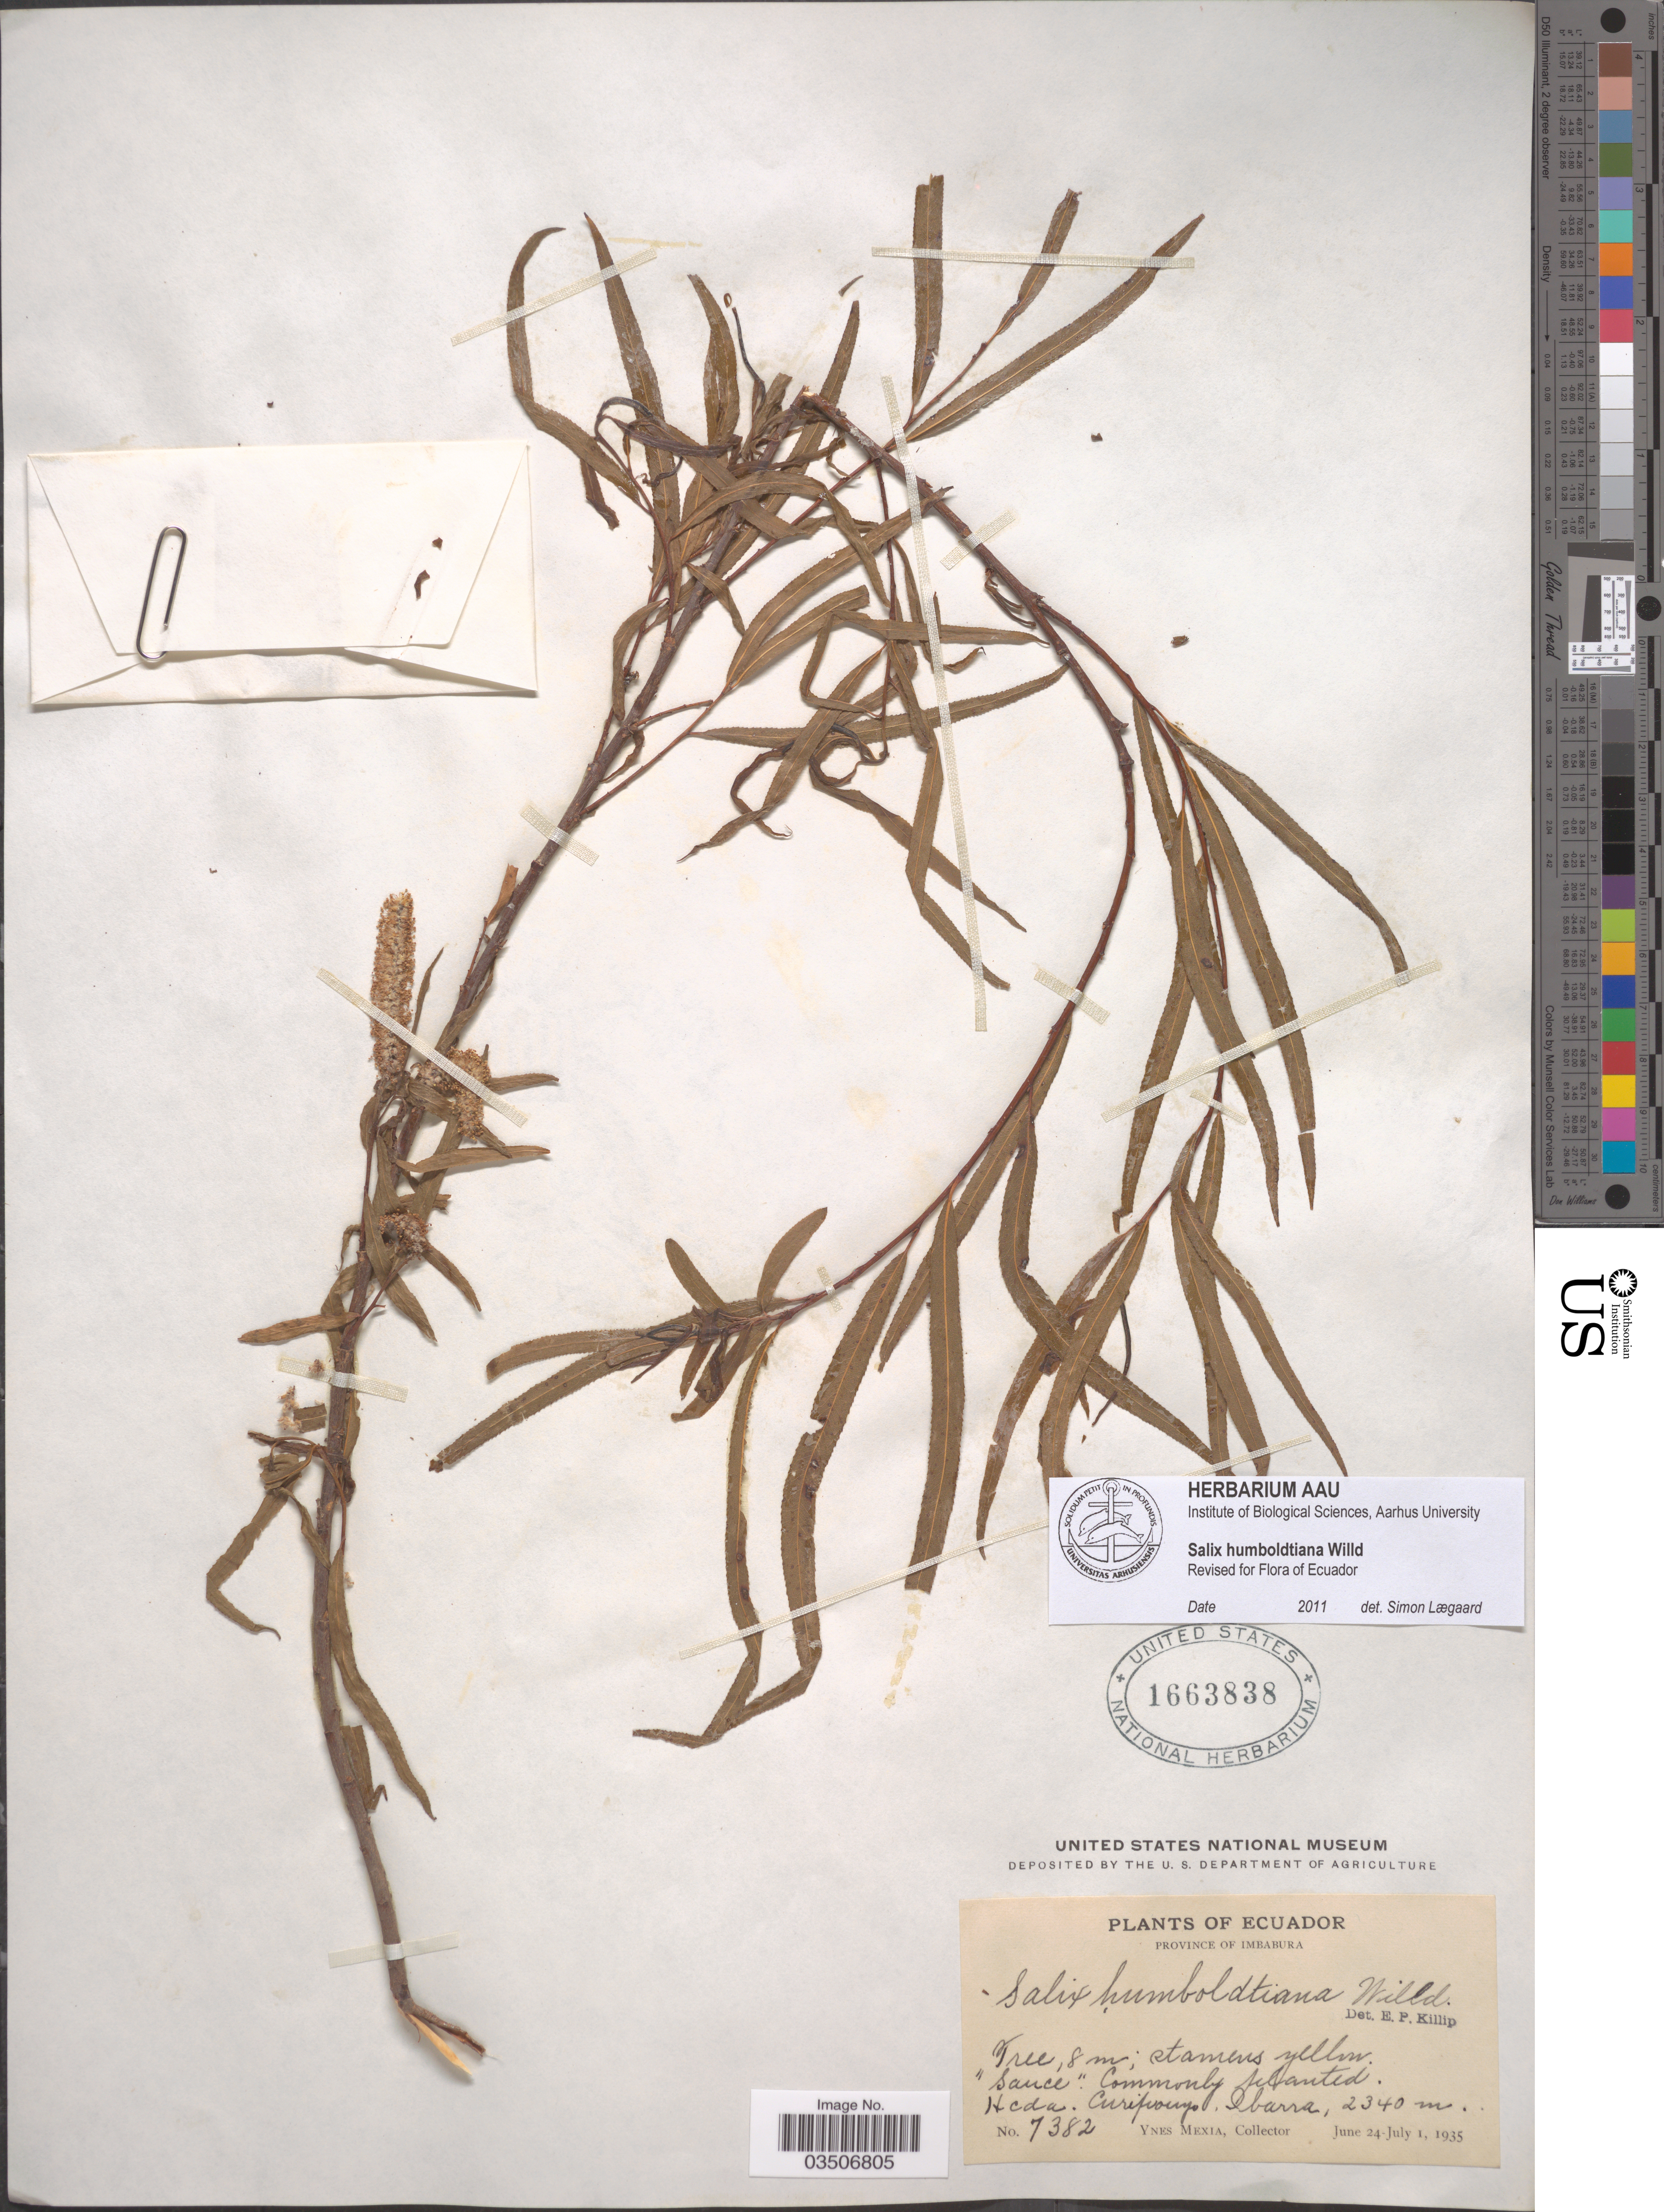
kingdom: Plantae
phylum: Tracheophyta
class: Magnoliopsida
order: Malpighiales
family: Salicaceae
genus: Salix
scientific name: Salix humboldtiana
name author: Willd.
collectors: Y. Mexia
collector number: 7382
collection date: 1935-06-24/1935-07-01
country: Ecuador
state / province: Imbabura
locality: Hcda. Curifvouyo [interpreted]. Ibarra.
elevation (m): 2340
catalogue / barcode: US 1663838